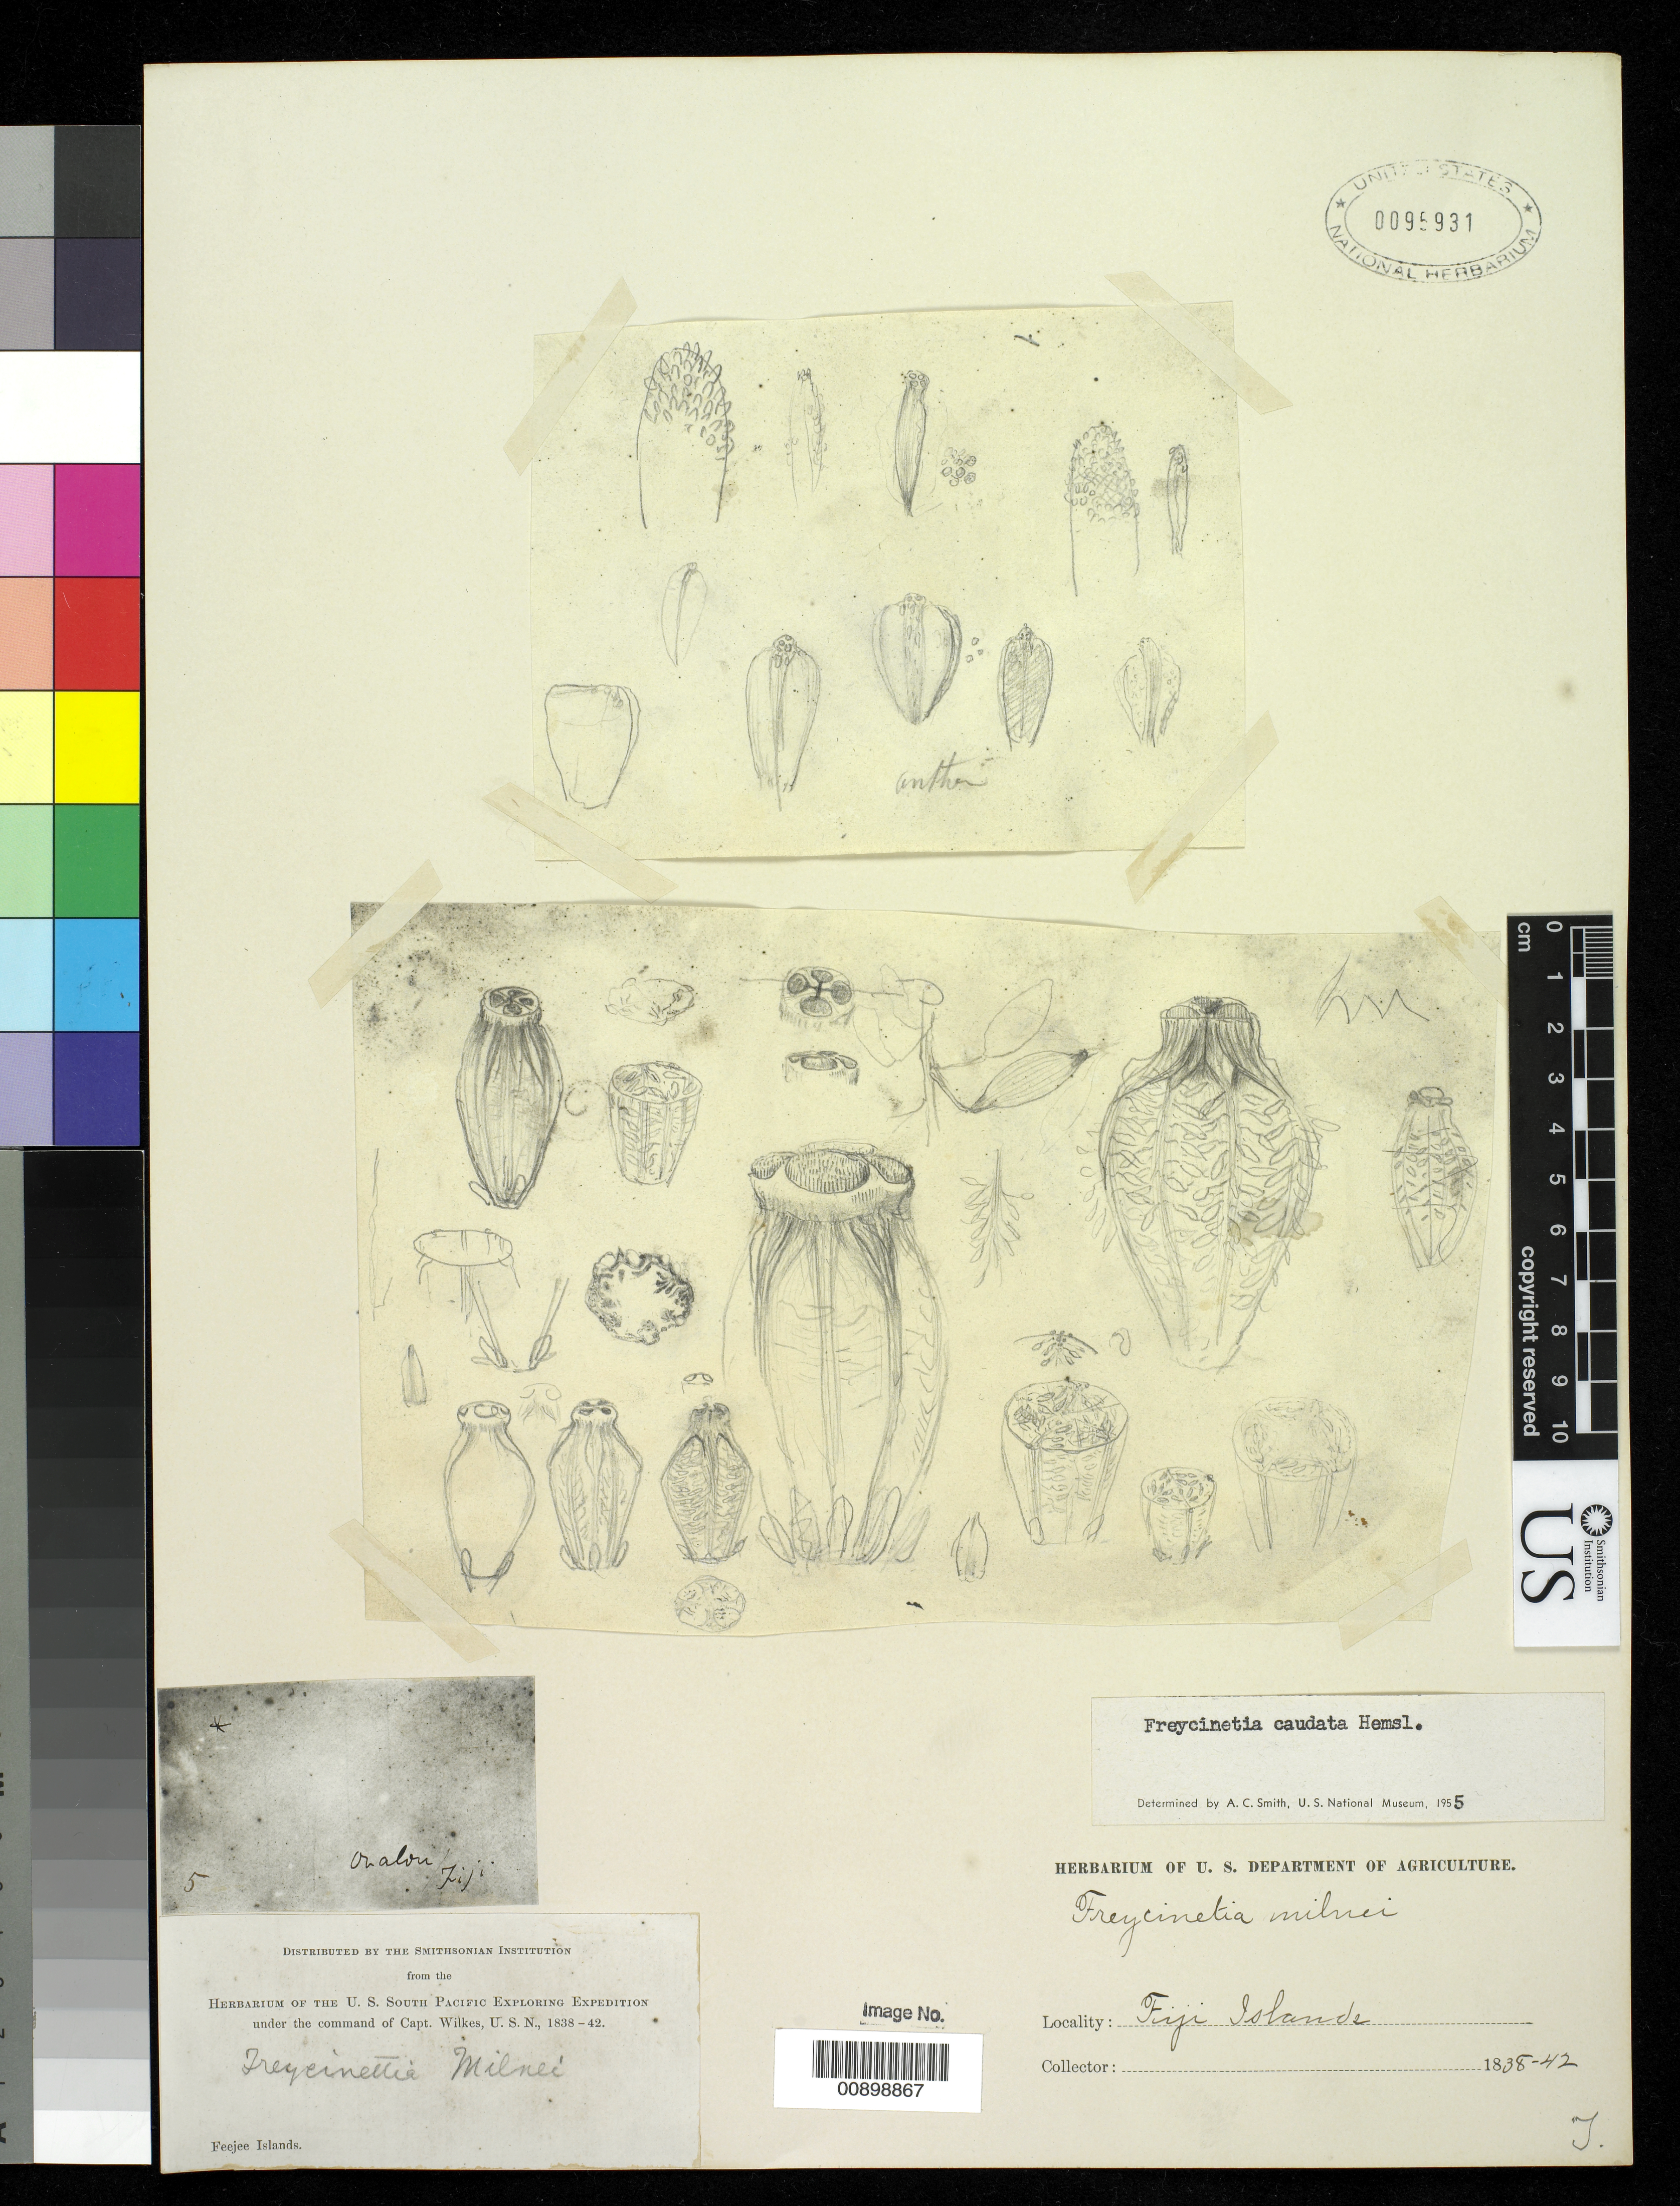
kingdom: Plantae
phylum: Tracheophyta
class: Liliopsida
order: Pandanales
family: Pandanaceae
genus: Freycinetia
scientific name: Freycinetia caudata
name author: Hemsl.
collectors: Wilkes Explor. Exped.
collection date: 1838/1842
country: Fiji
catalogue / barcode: US 95931